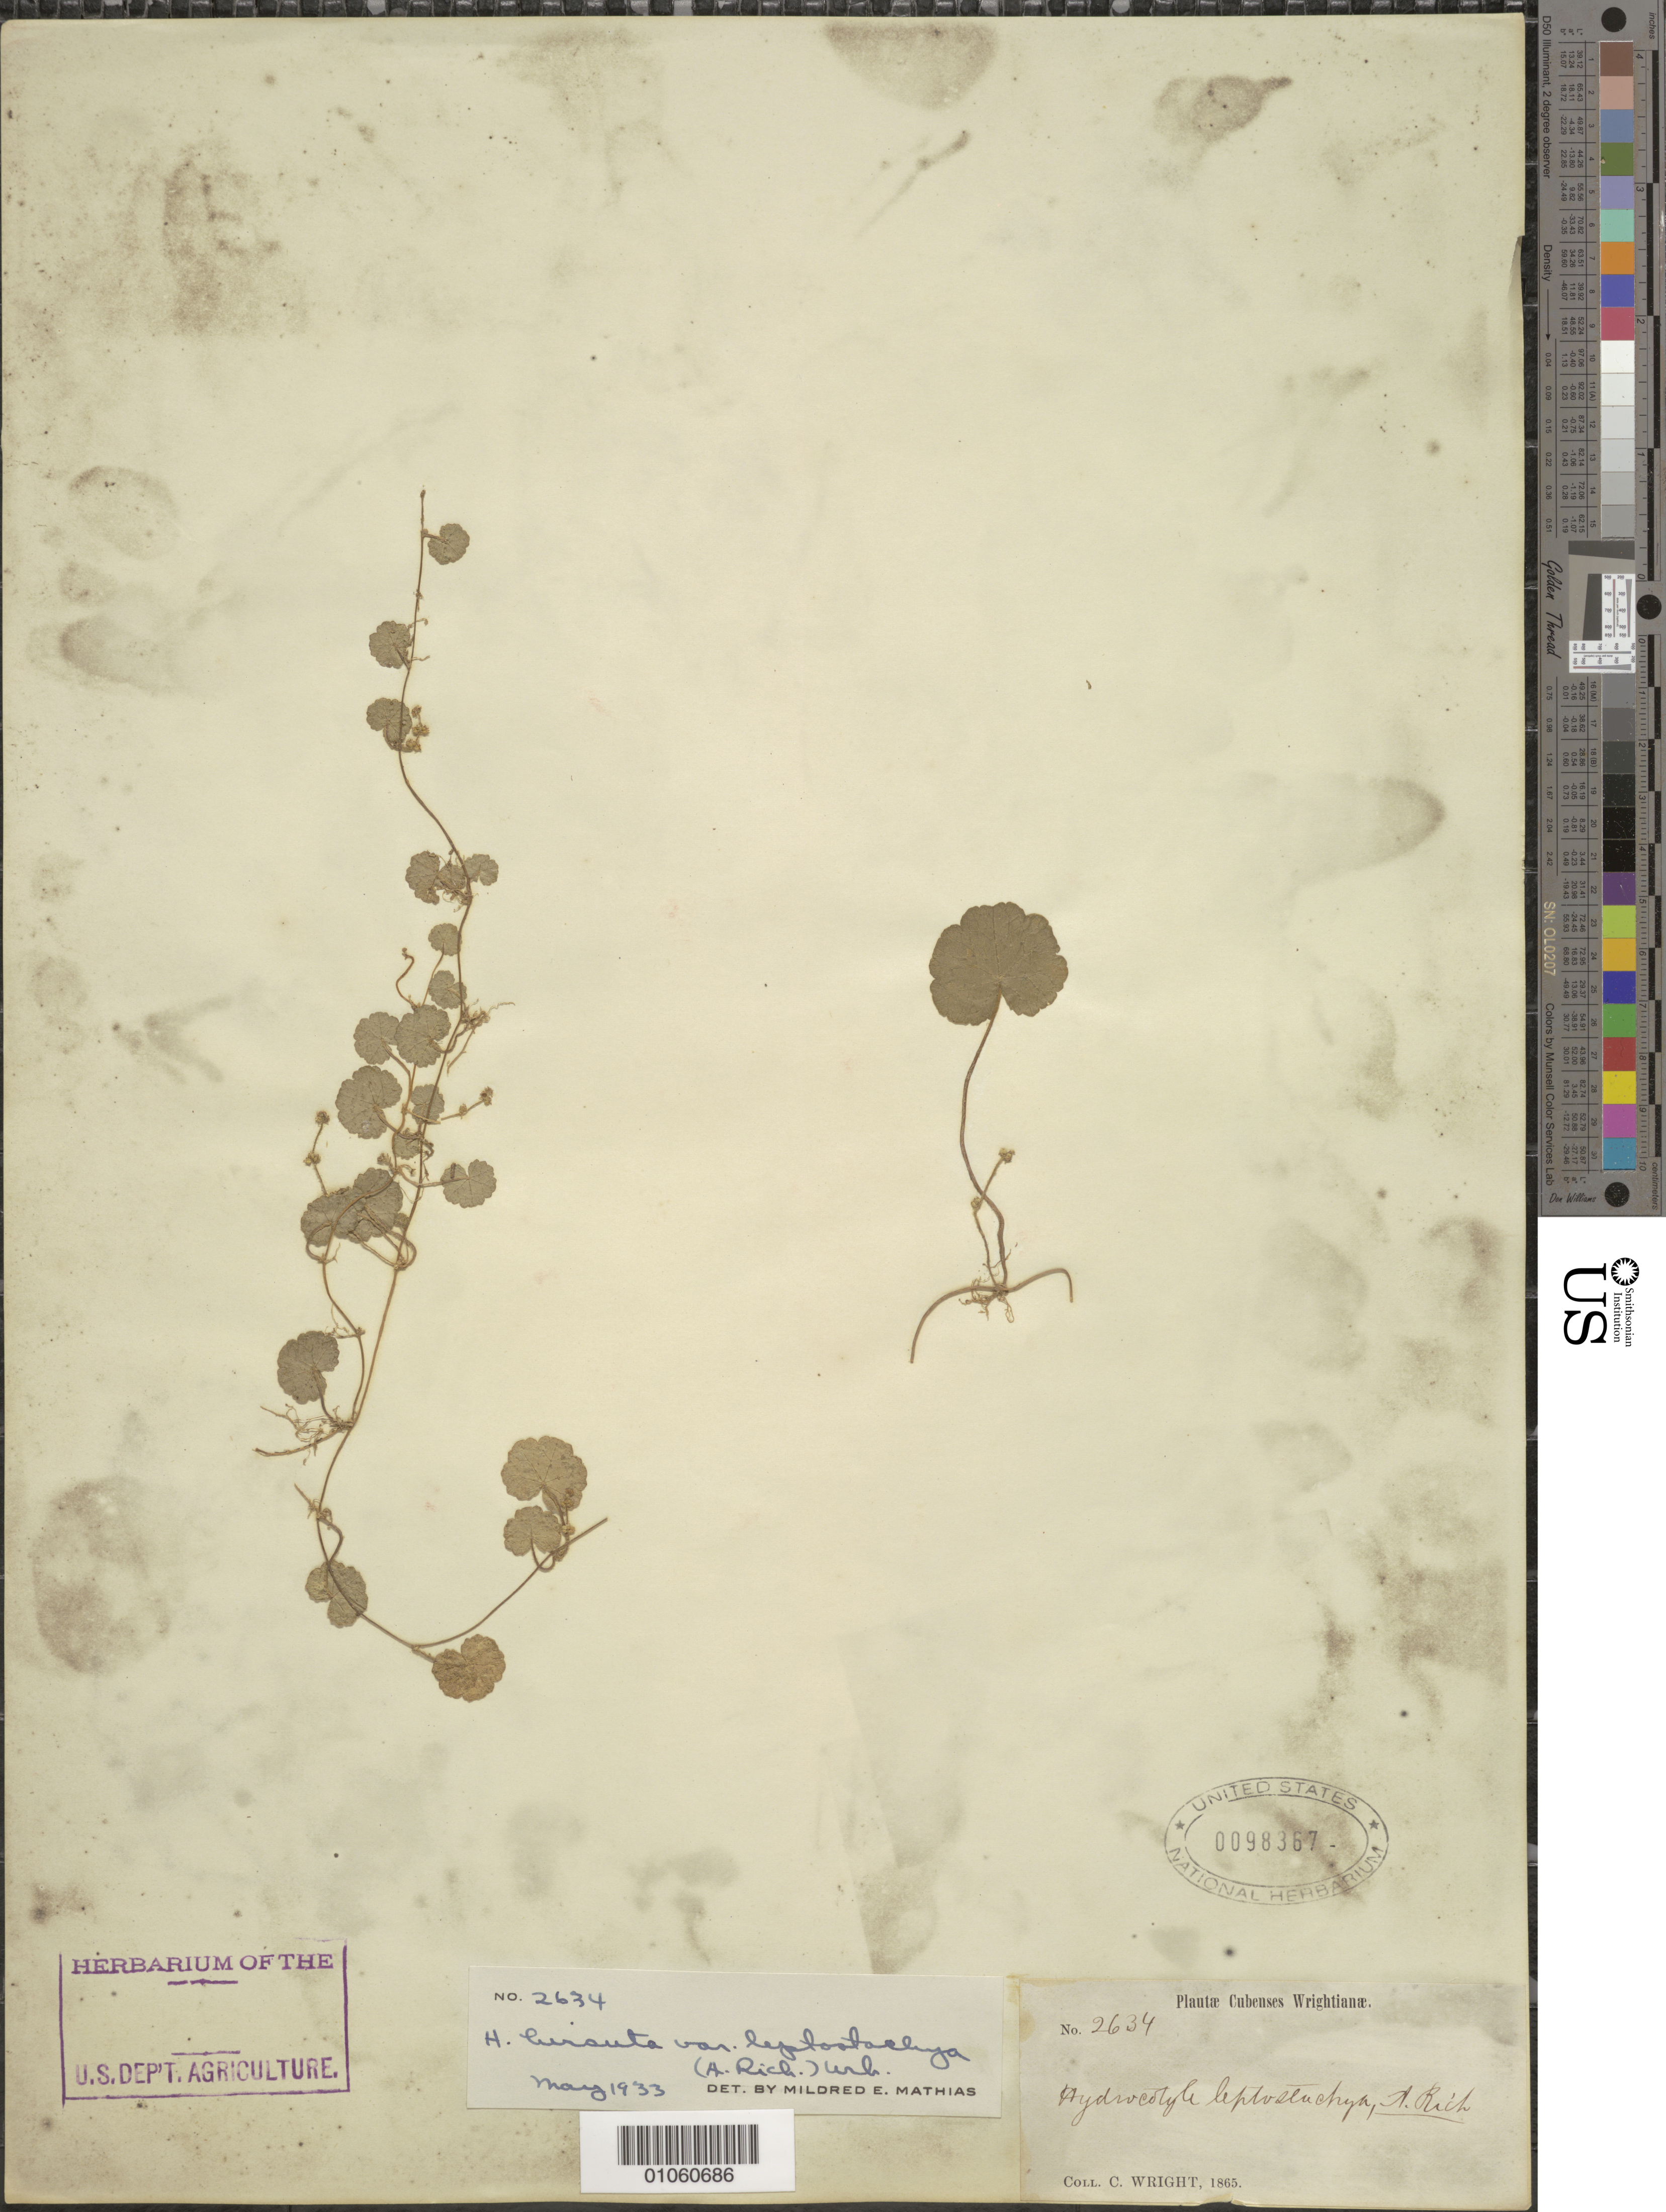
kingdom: Plantae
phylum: Tracheophyta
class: Magnoliopsida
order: Apiales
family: Araliaceae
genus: Hydrocotyle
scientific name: Hydrocotyle hirsuta var. leptostachya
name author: (A. Rich.) Urb.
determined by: Mathias, M. E.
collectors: C. Wright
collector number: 2634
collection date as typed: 1865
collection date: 1865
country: Cuba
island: Cuba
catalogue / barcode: US 98367